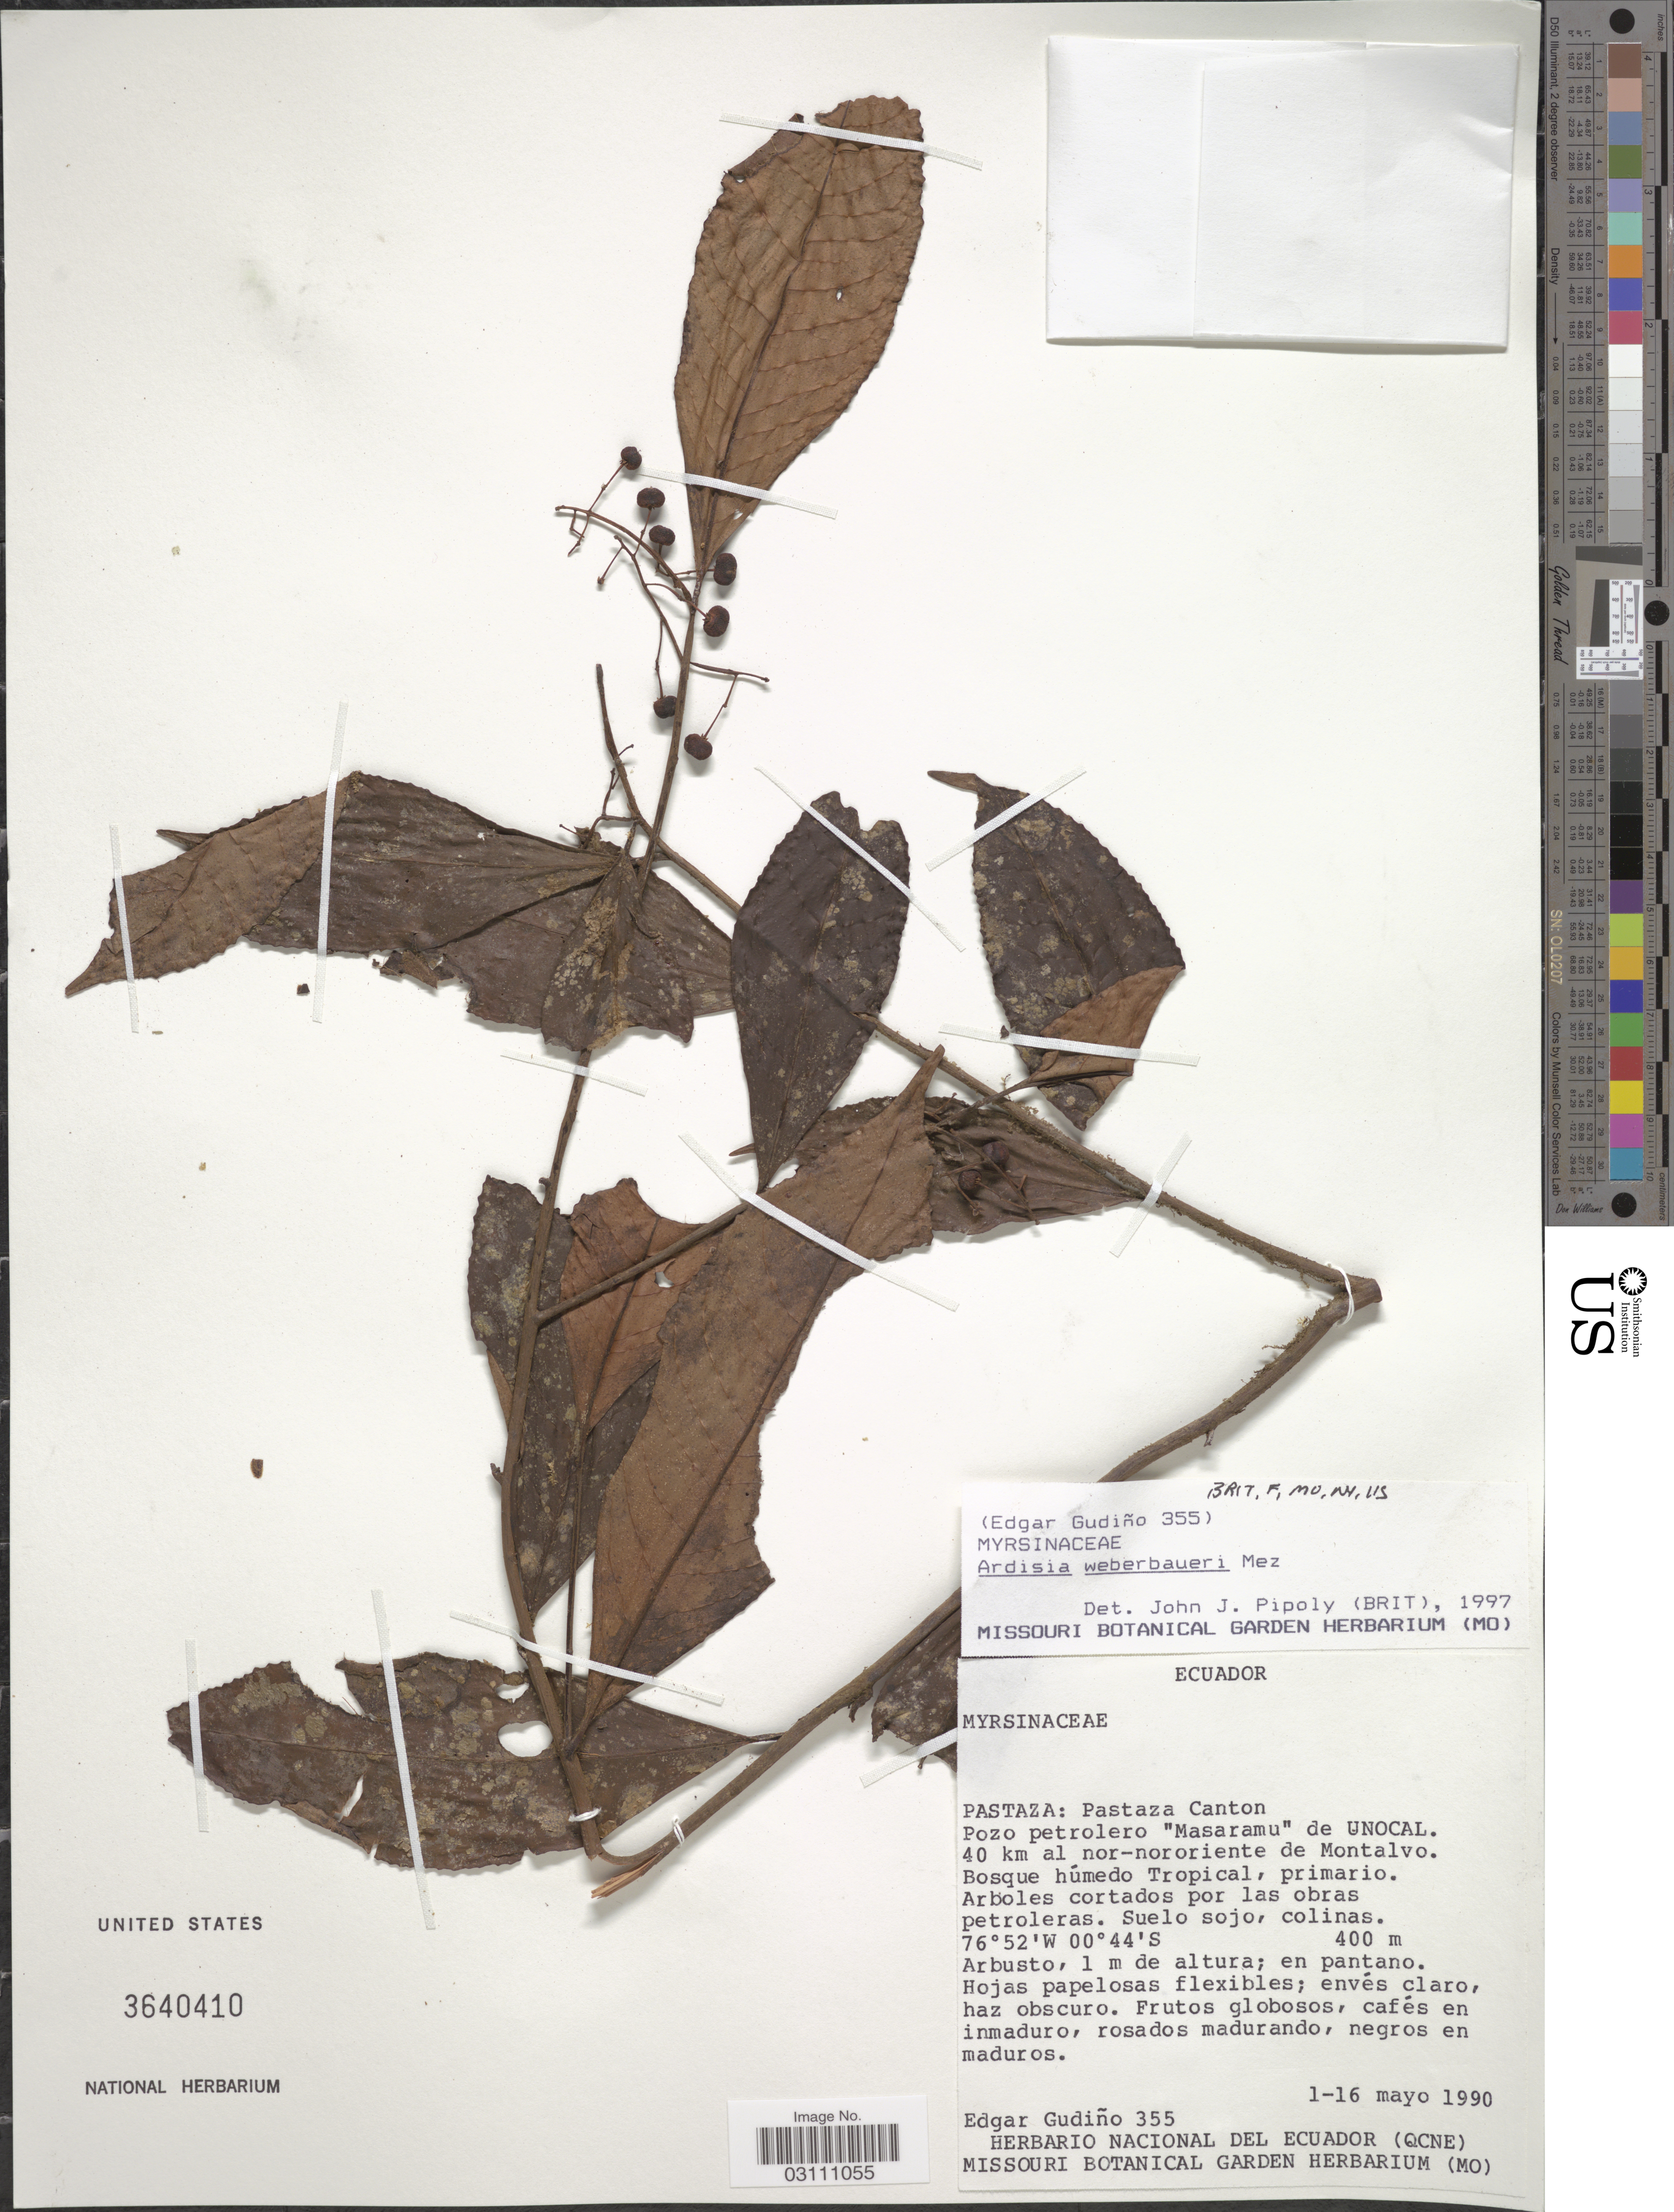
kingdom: Plantae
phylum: Tracheophyta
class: Magnoliopsida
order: Ericales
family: Primulaceae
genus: Ardisia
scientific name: Ardisia weberbaueri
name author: Mez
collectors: E. Gudiño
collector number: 355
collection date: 1990-05-01/1990-05-16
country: Ecuador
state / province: Pastaza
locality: Pastaza Canton. Pozo petrolero "Masaramu" de Unocal. 40 km al nor-nororiente de Montalvo.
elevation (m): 400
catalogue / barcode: US 3640410